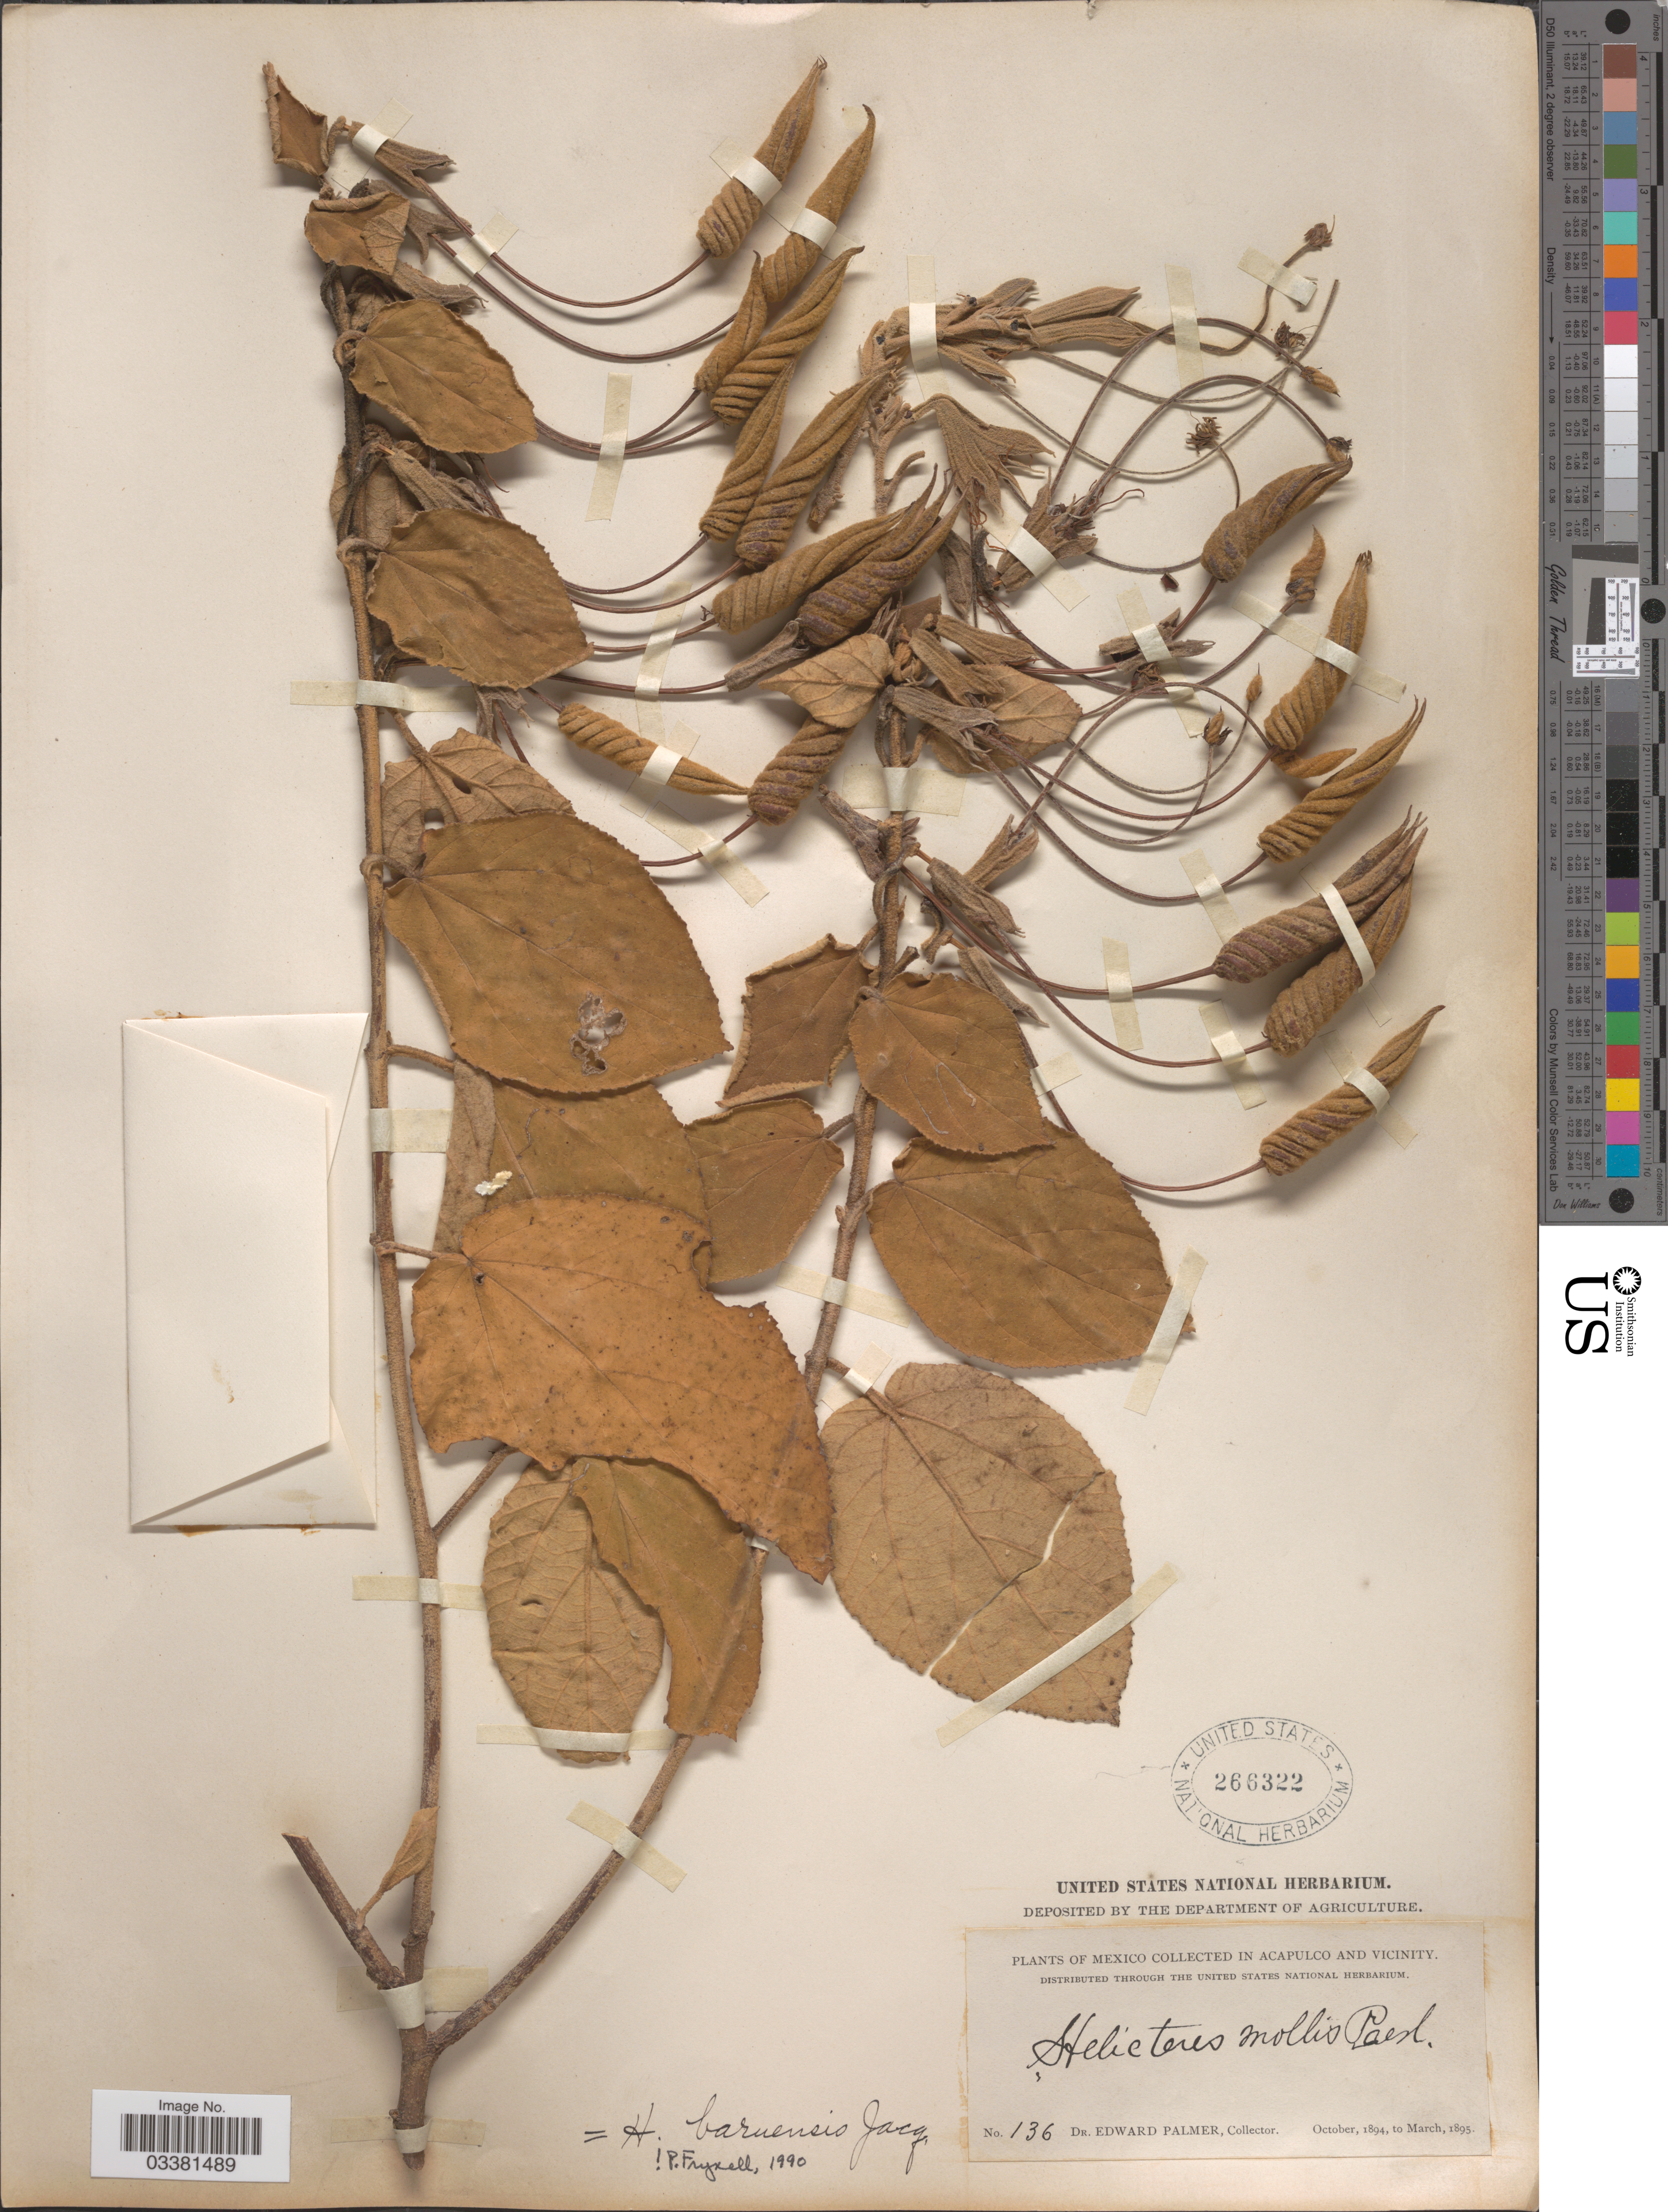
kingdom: Plantae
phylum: Tracheophyta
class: Magnoliopsida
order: Malvales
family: Malvaceae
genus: Helicteres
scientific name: Helicteres baruensis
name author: Jacq.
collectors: E. Palmer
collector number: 136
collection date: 1894-10/1895-03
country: Mexico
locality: Acapulco and vicinity.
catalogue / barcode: US 266322